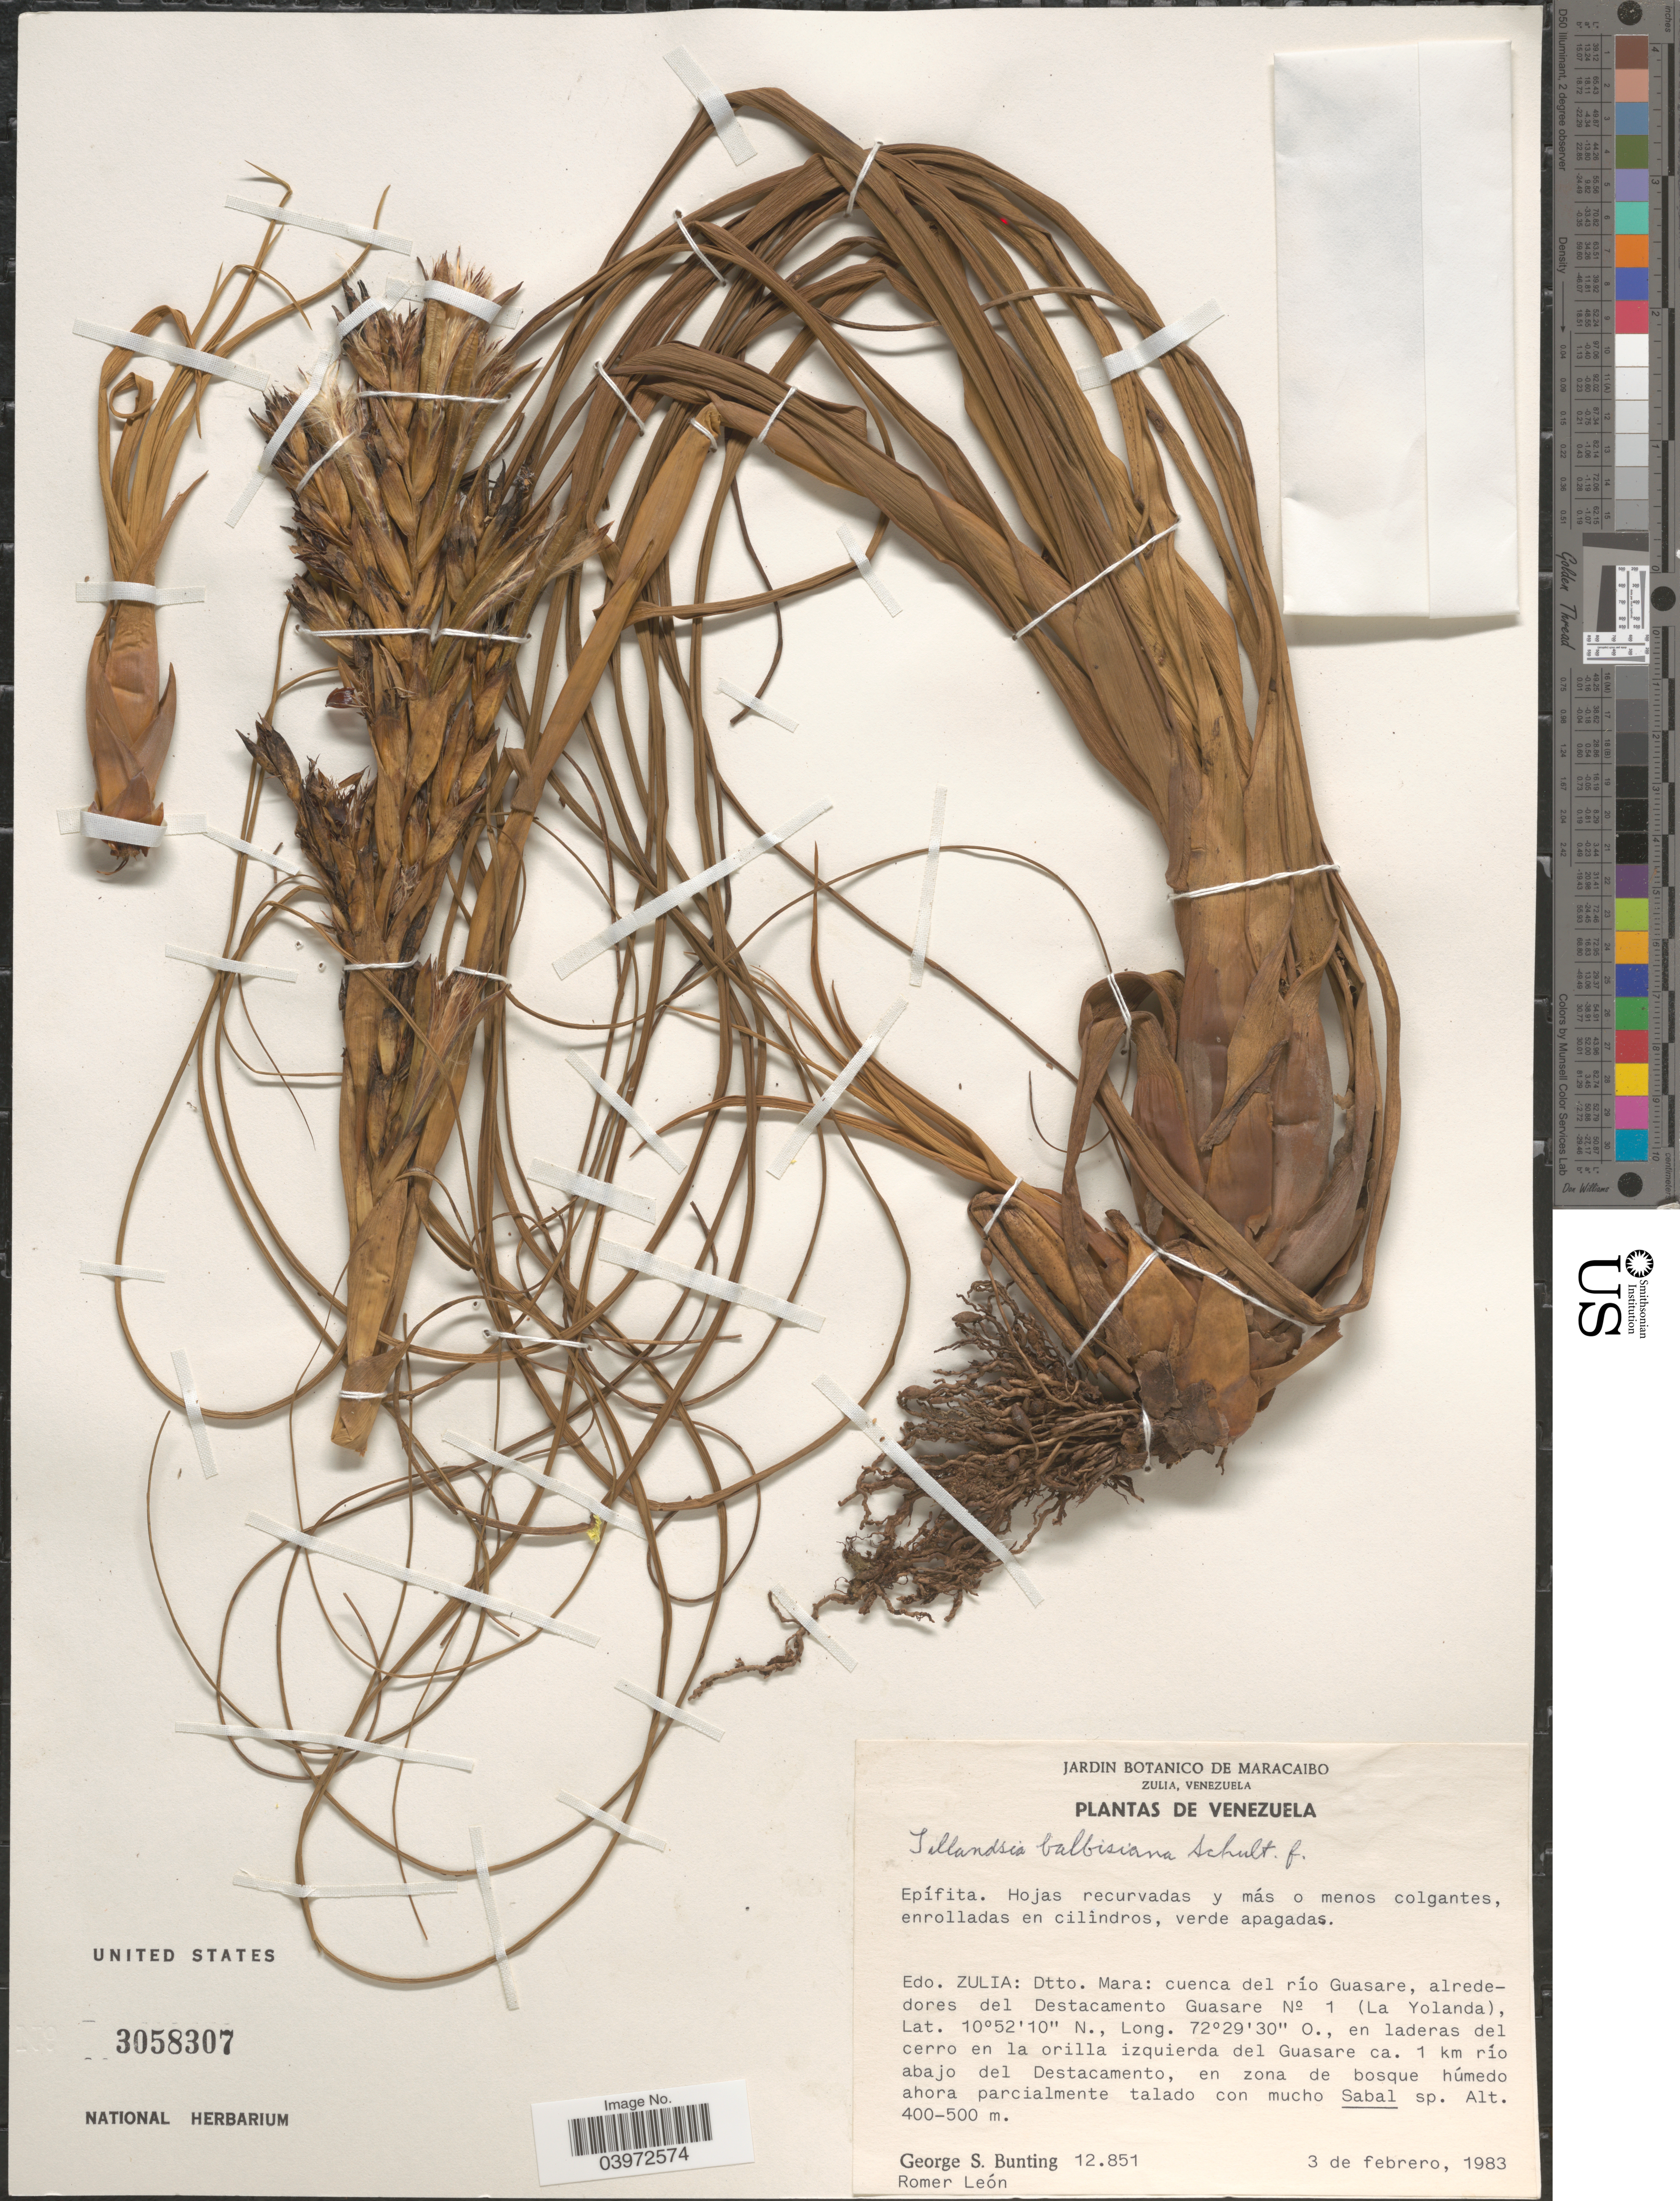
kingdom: Plantae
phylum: Tracheophyta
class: Liliopsida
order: Poales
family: Bromeliaceae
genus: Tillandsia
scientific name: Tillandsia balbisiana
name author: Schult. f.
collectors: G. S. Bunting & R. León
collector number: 12851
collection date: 1983-02-03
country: Venezuela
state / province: Zulia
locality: Dtto. Mara: cuenca del río Guasare, alrededores del Destacamento Guasare N° 1 (La Yolanda), en laderas del cerro en la orilla izquierda del Guasare ca. 1 km. río abajo del Destacamento.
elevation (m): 400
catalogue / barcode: US 3058307